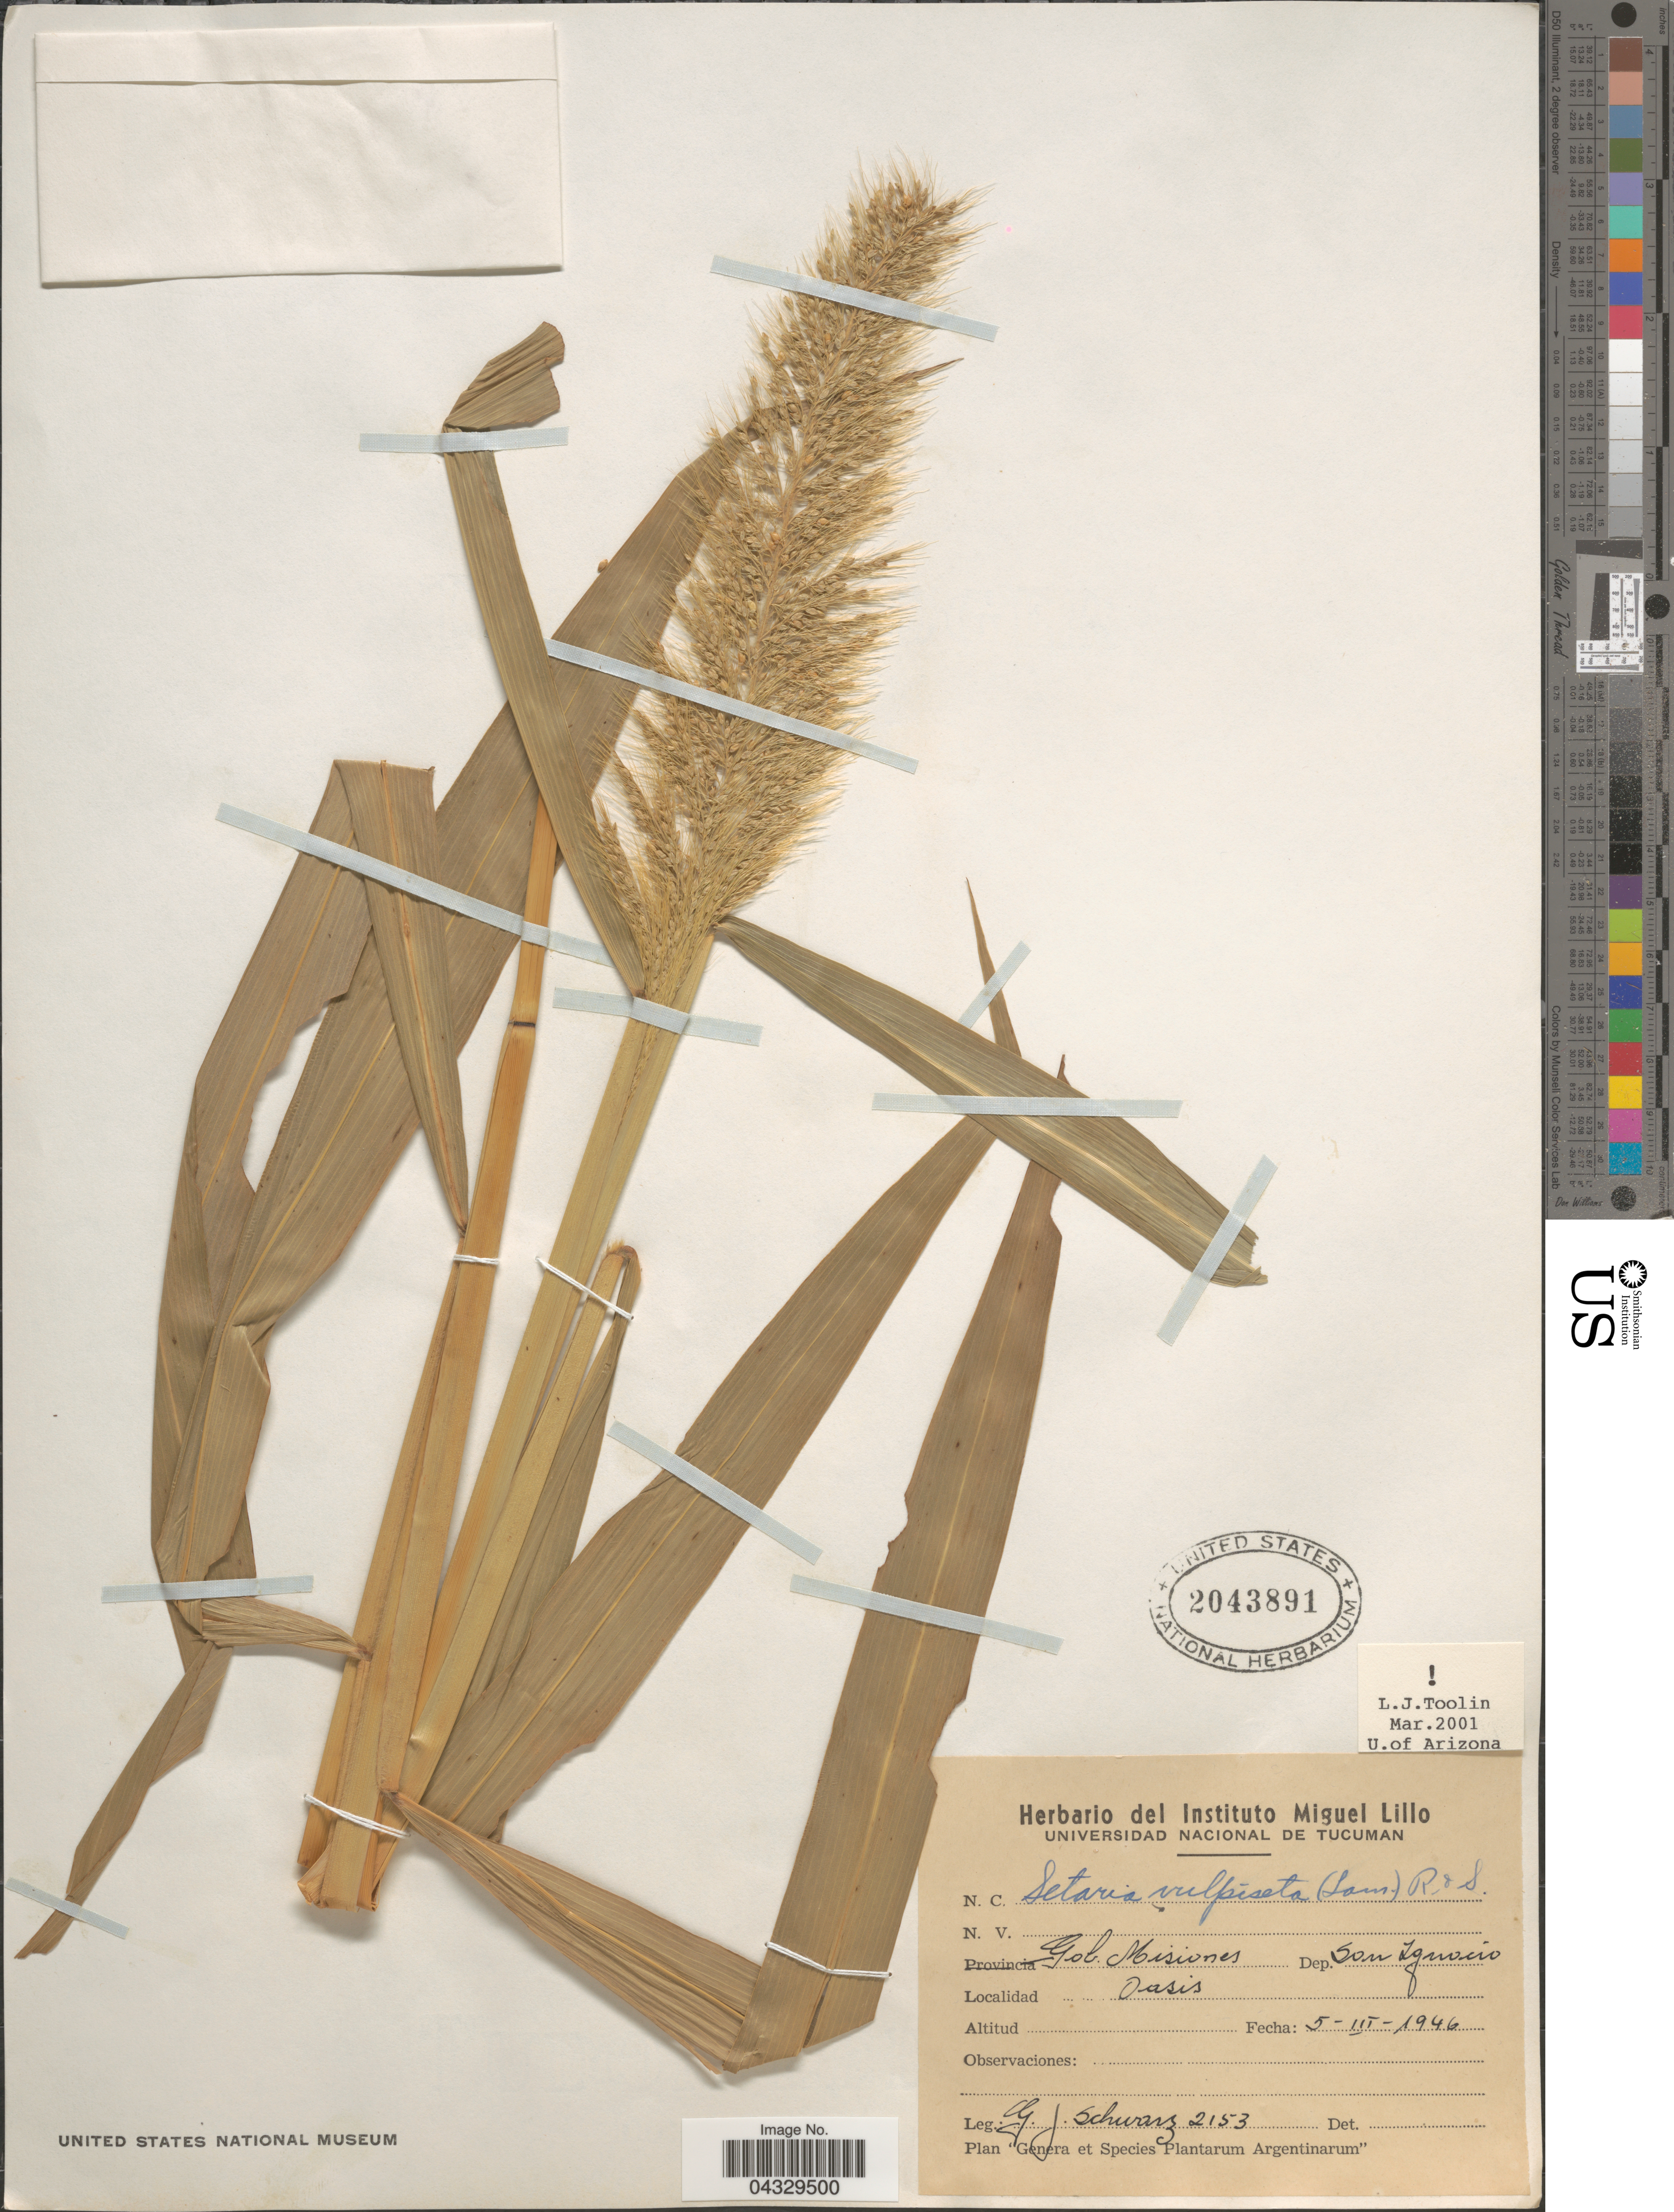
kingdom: Plantae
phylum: Tracheophyta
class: Liliopsida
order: Poales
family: Poaceae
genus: Setaria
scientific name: Setaria vulpiseta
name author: (Lam.) Roem. & Schult.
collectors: G. J. Schwarz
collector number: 2153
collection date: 1946-03-05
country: Argentina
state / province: Misiones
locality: Gob. Misiones Dep. San Ignacio. Oasis.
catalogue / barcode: US 2043891